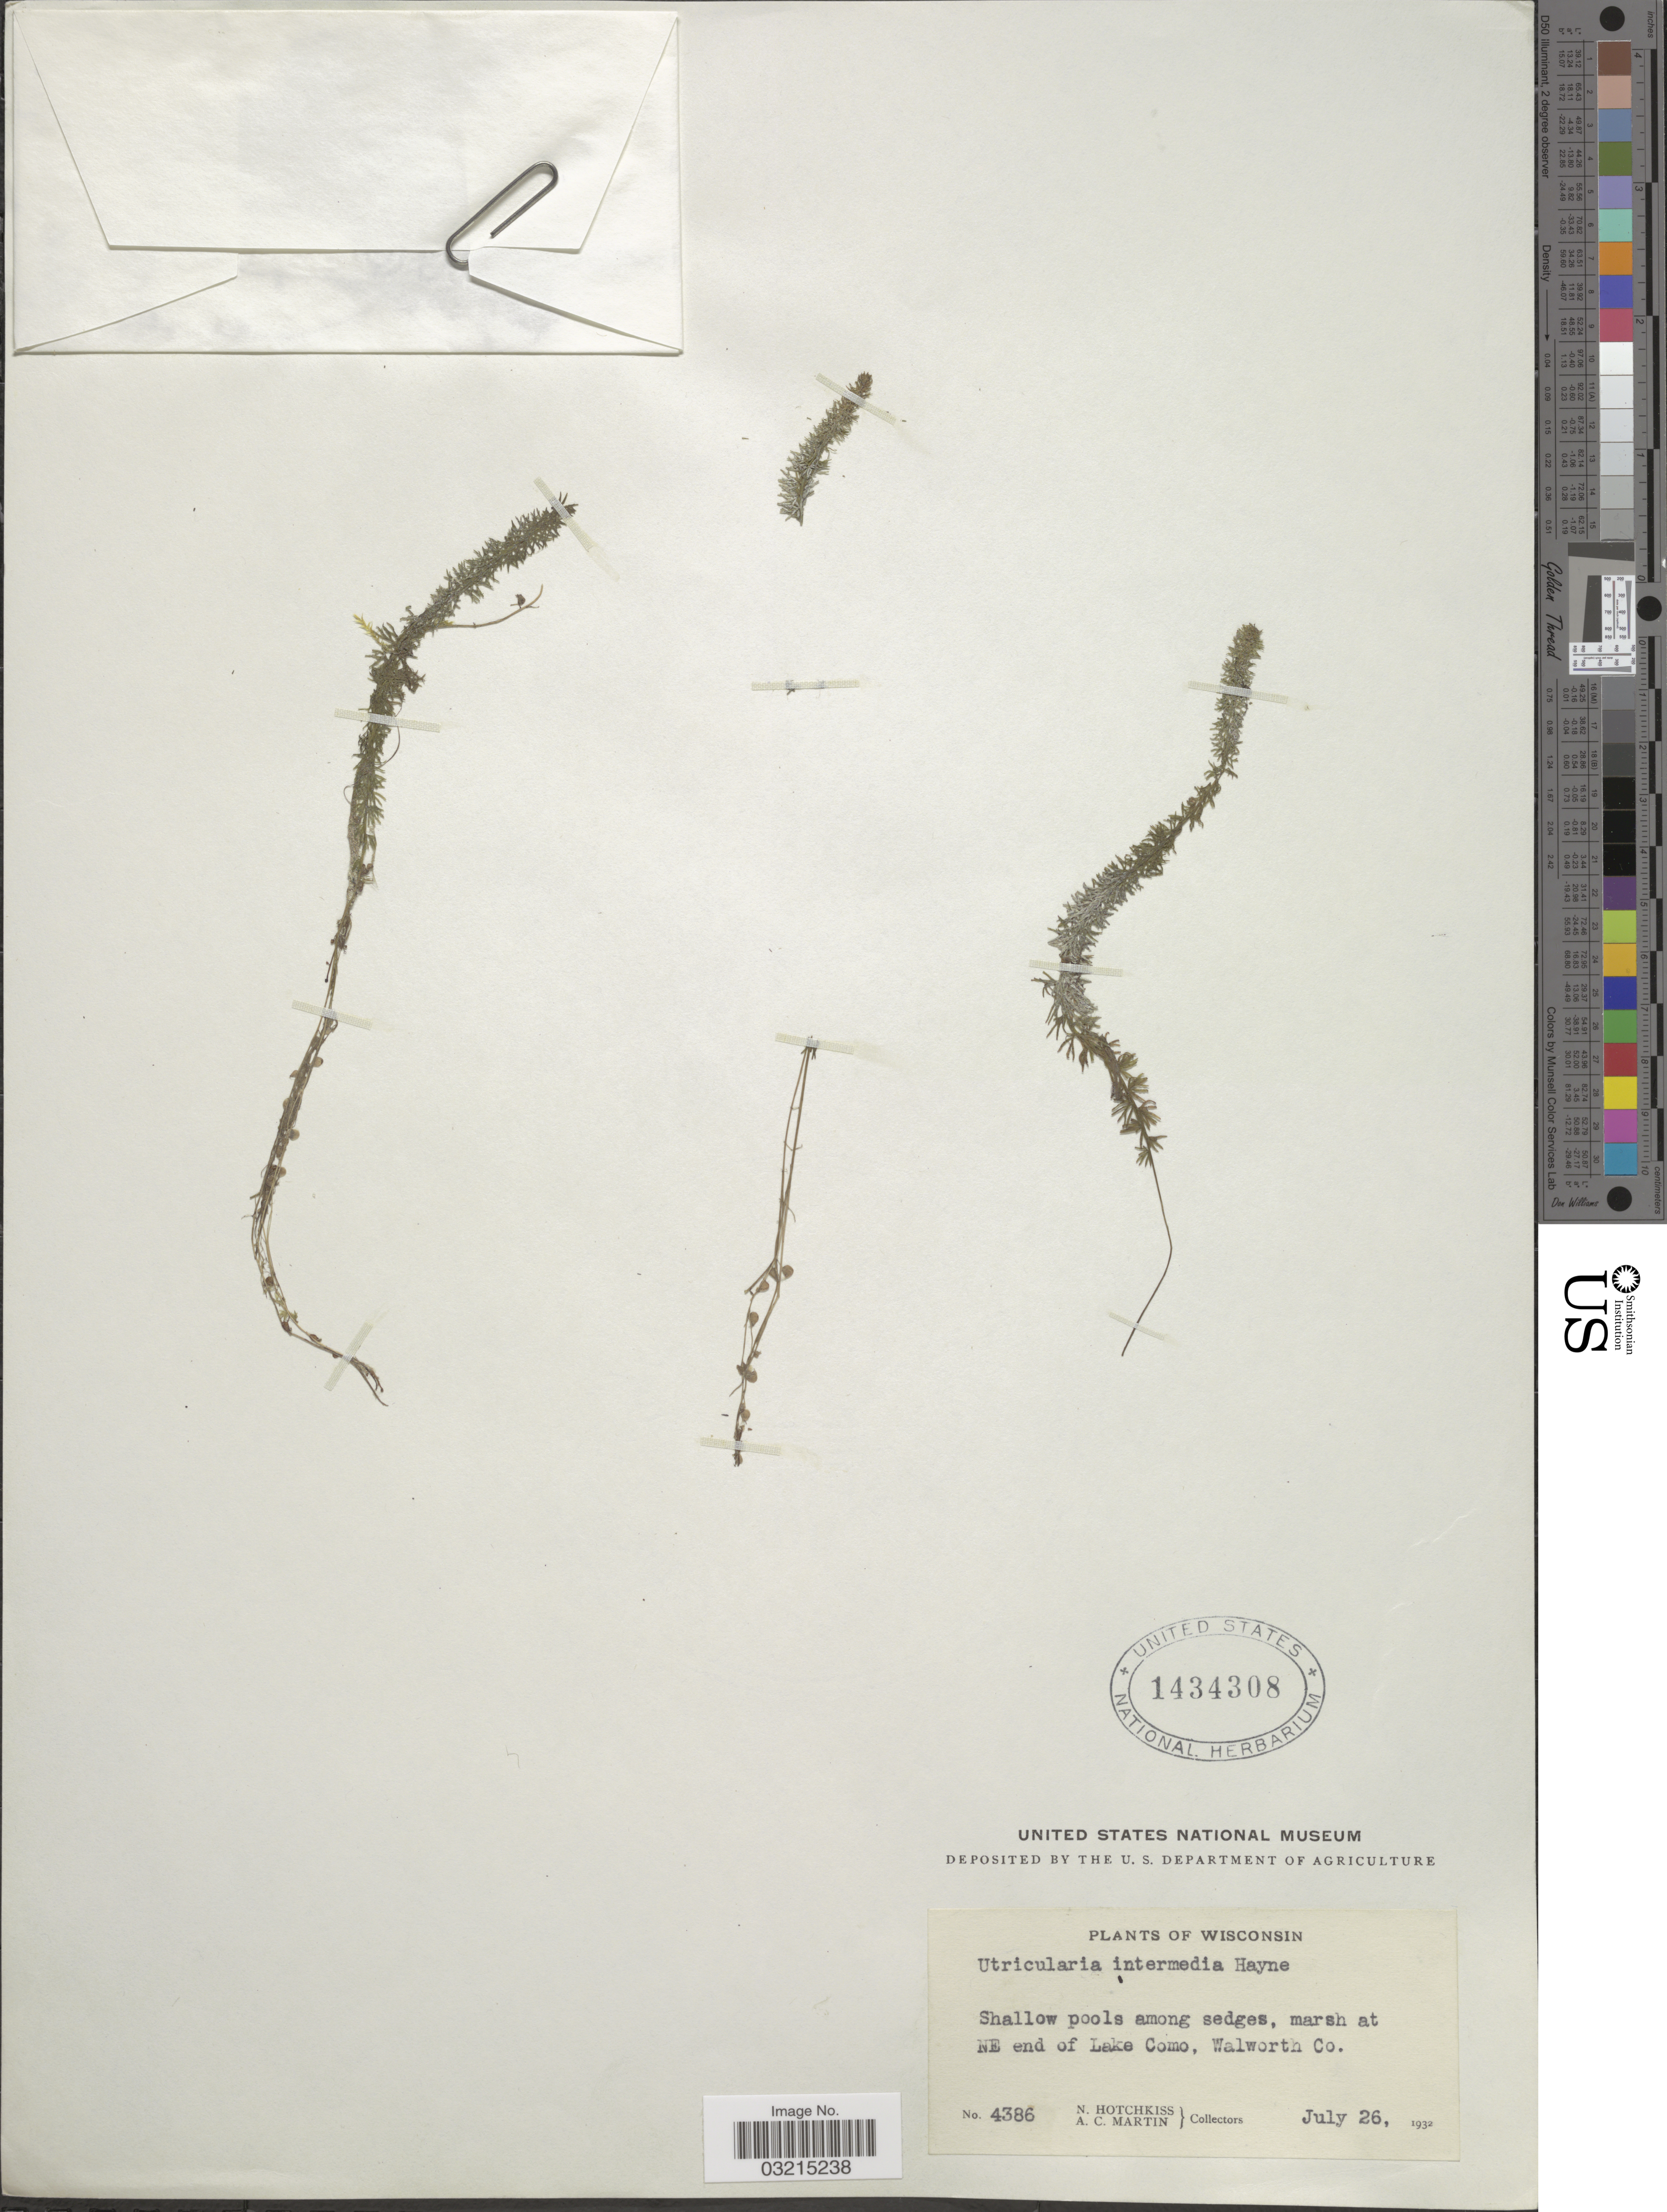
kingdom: Plantae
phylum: Tracheophyta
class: Magnoliopsida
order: Lamiales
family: Lentibulariaceae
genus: Utricularia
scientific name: Utricularia intermedia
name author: Hayne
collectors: N. Hotchkiss & A. C. Martin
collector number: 4386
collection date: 1932-07-26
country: United States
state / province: Wisconsin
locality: Marsh at NE end of Lake Como, Walworth Co.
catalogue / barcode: US 1434308